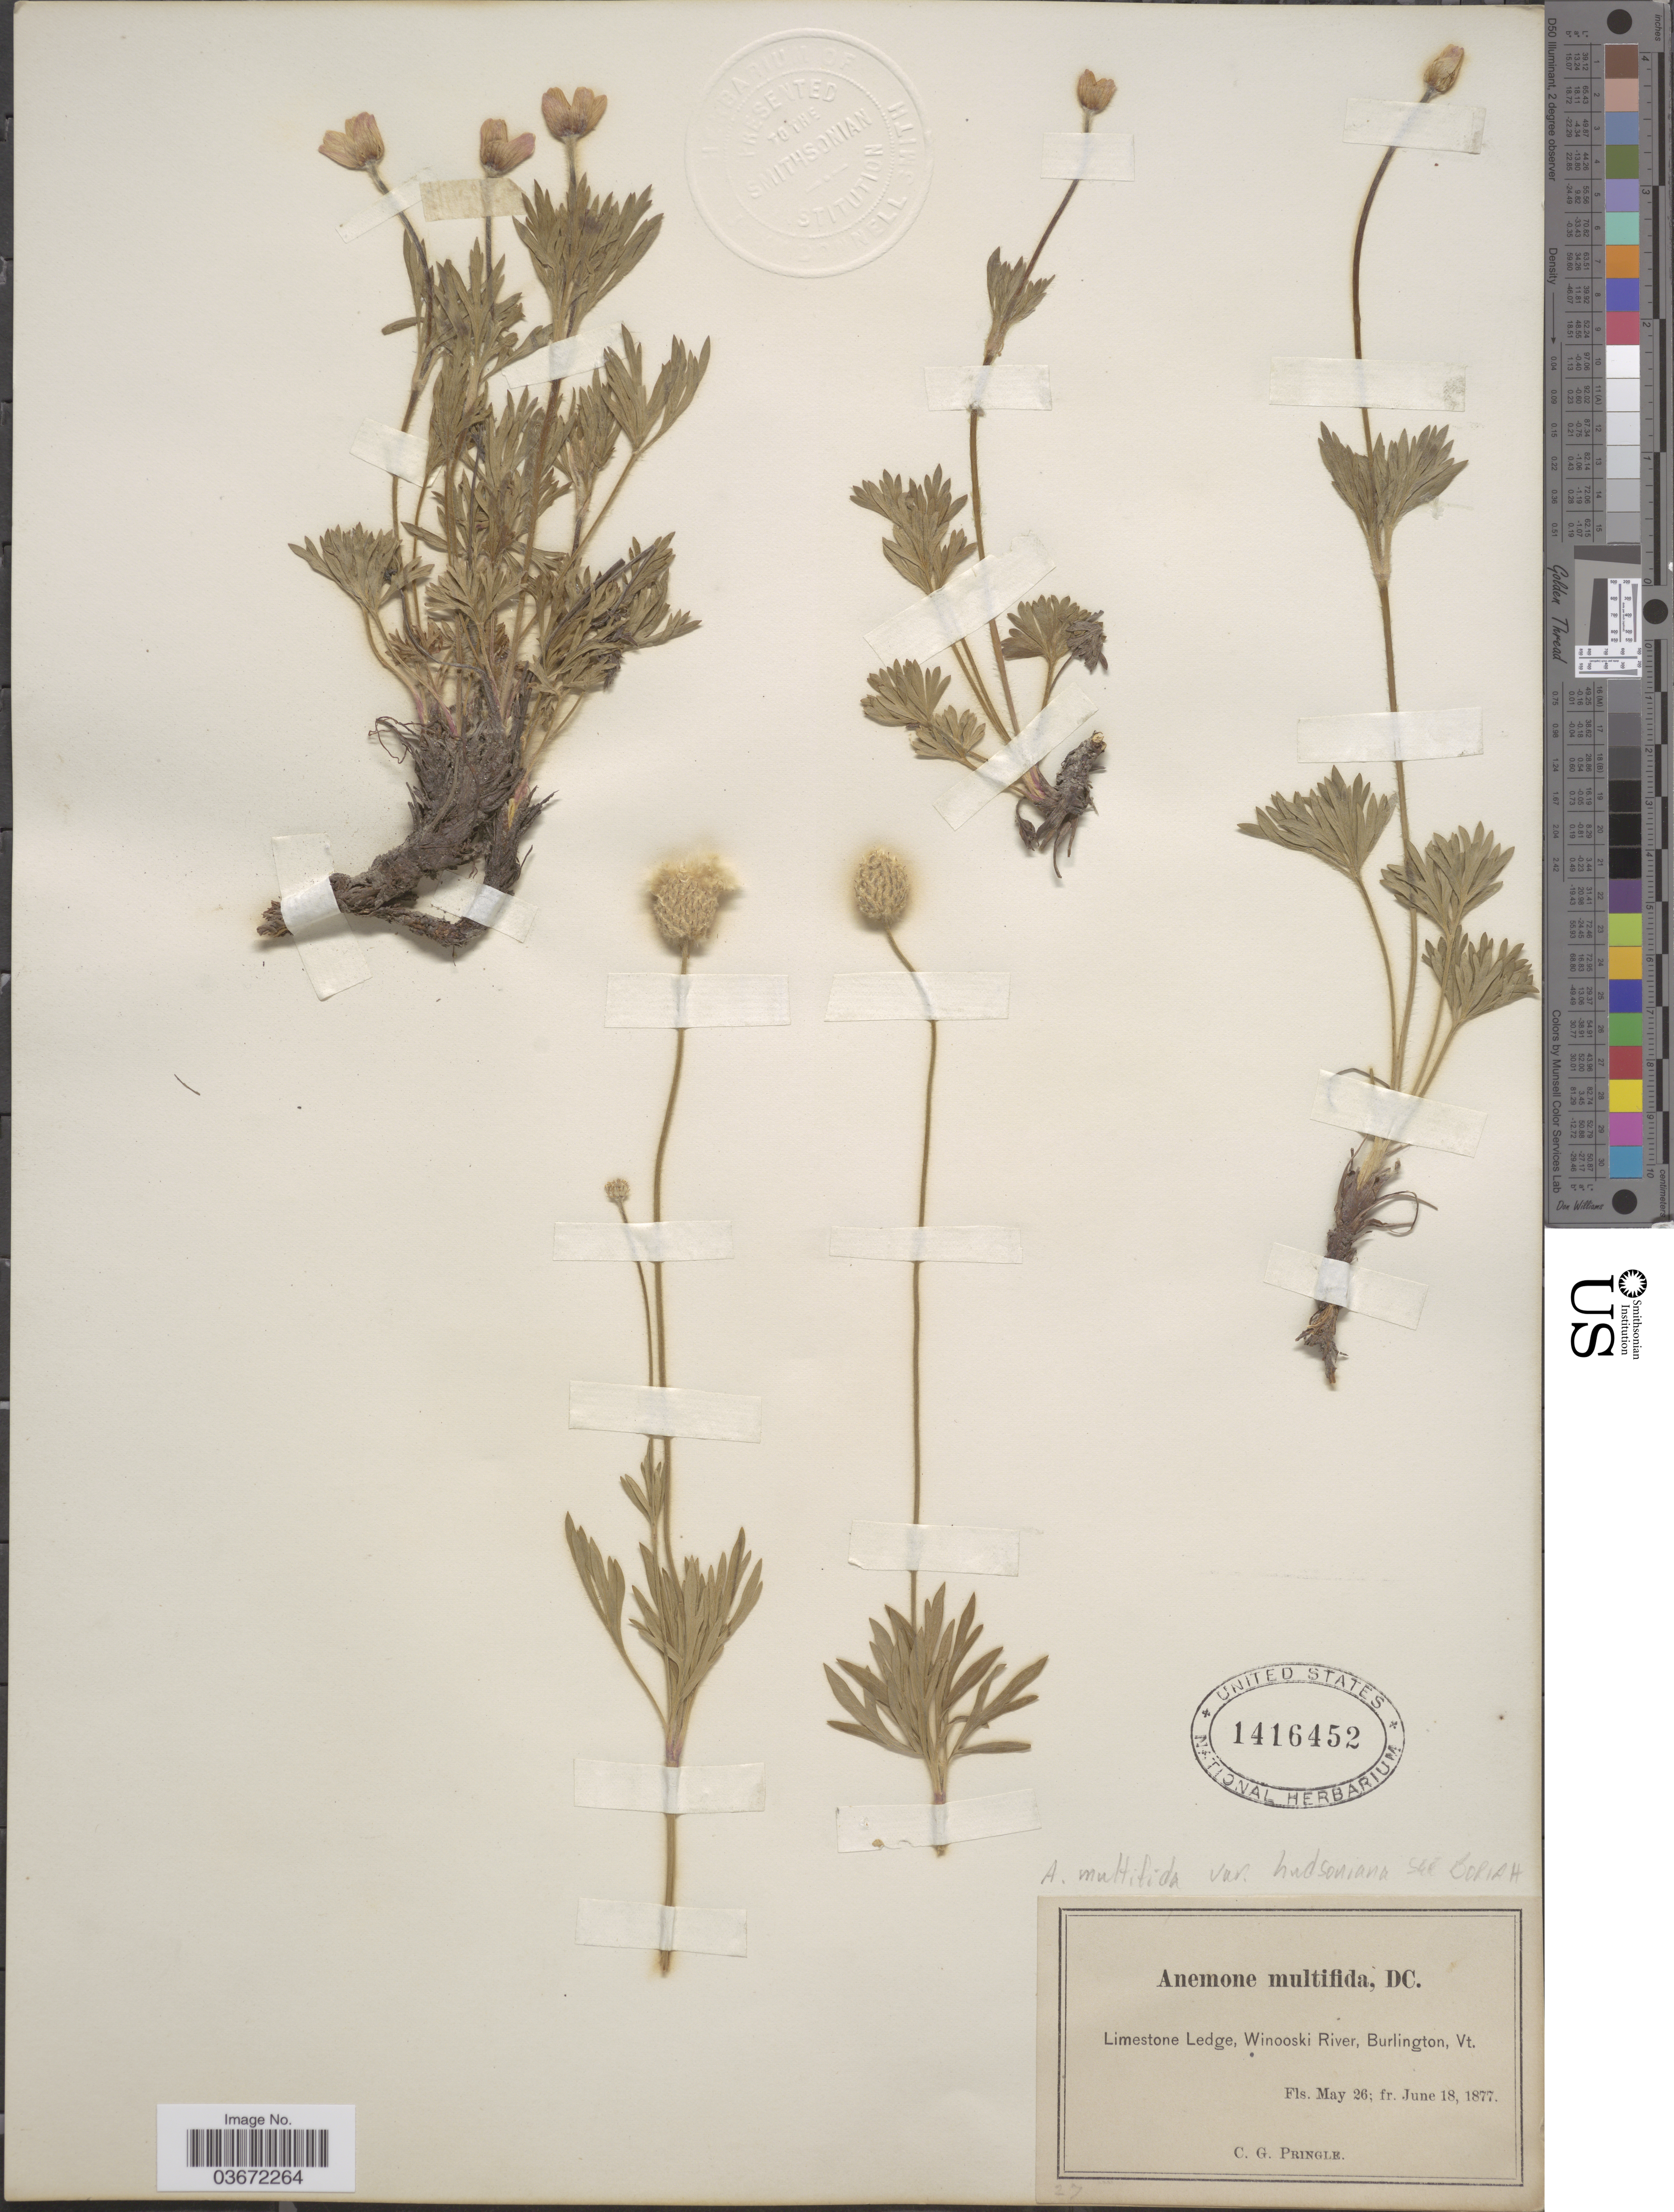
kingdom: Plantae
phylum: Tracheophyta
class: Magnoliopsida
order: Ranunculales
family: Ranunculaceae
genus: Anemone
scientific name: Anemone multifida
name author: Poir.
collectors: C. G. Pringle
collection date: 1877-05-26/1877-06-18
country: United States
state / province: Vermont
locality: Limestone Ledge, Winooski River, Burlington.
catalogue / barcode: US 1416452